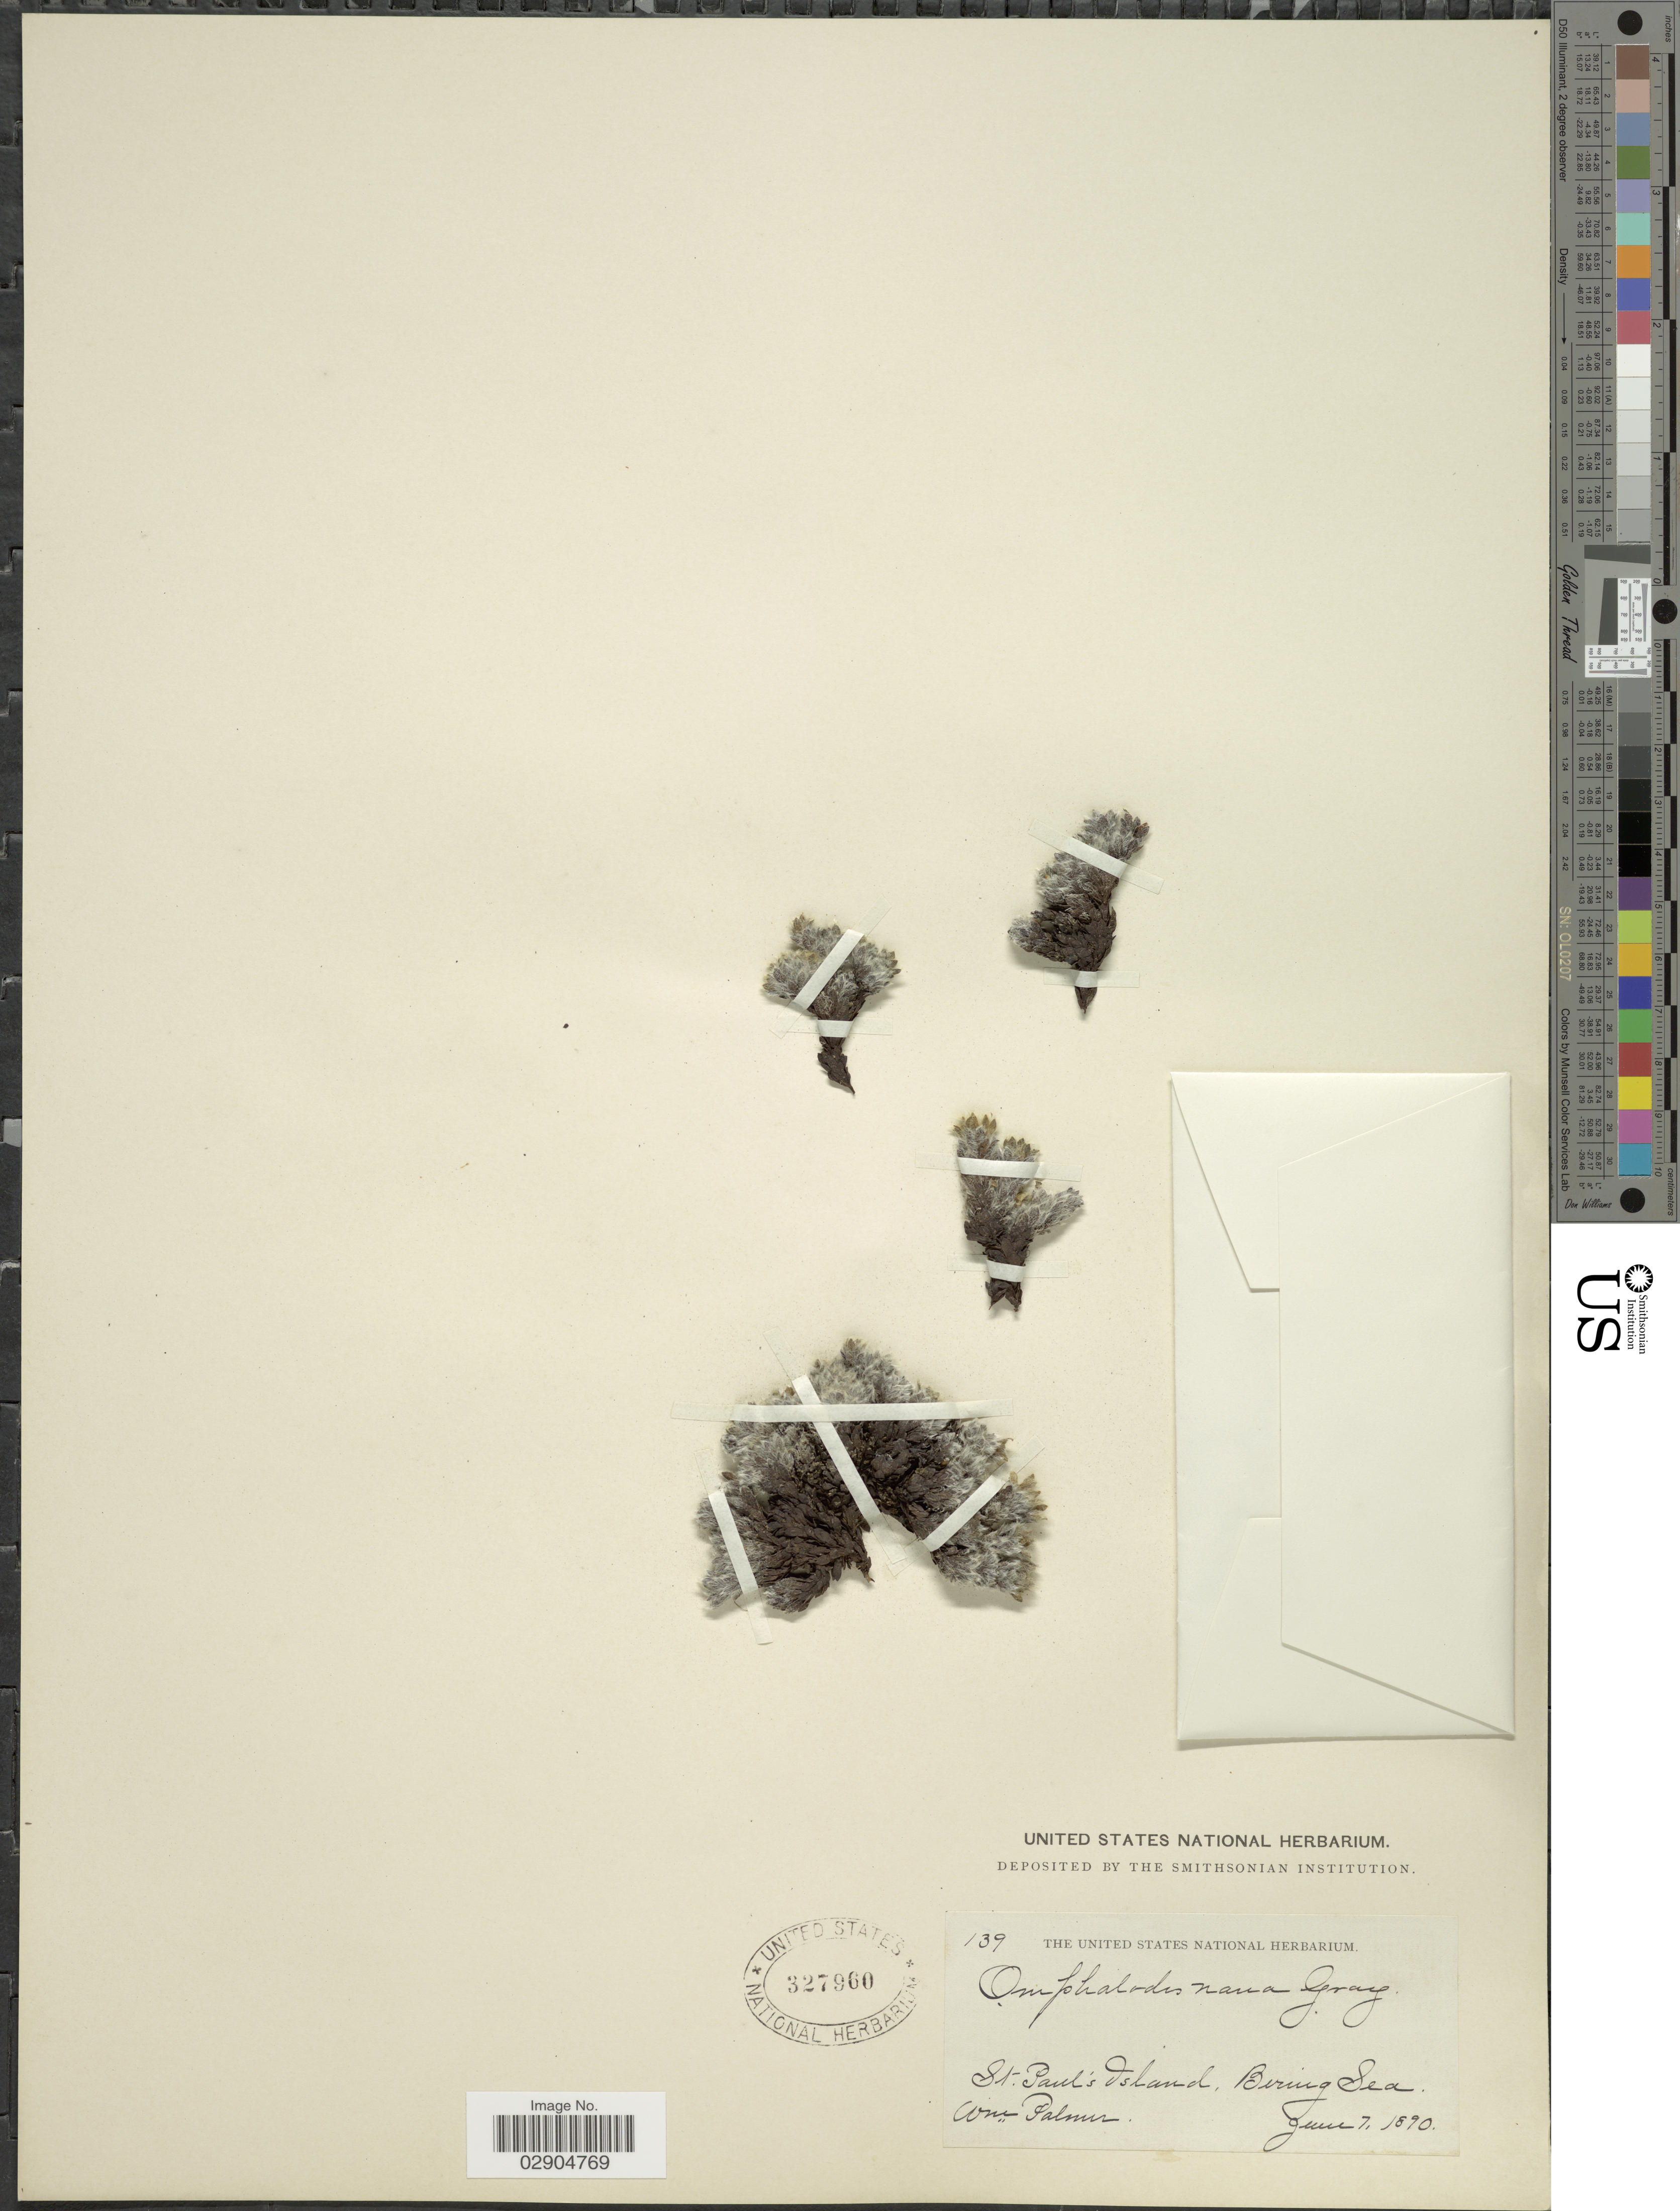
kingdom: Plantae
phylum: Tracheophyta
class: Magnoliopsida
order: Boraginales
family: Boraginaceae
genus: Eritrichium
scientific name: Eritrichium aretioides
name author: (Cham.) DC.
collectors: W. Palmer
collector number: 139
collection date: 1890-06-07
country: United States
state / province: Alaska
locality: St. Paul's, Bering Sea.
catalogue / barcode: US 327960